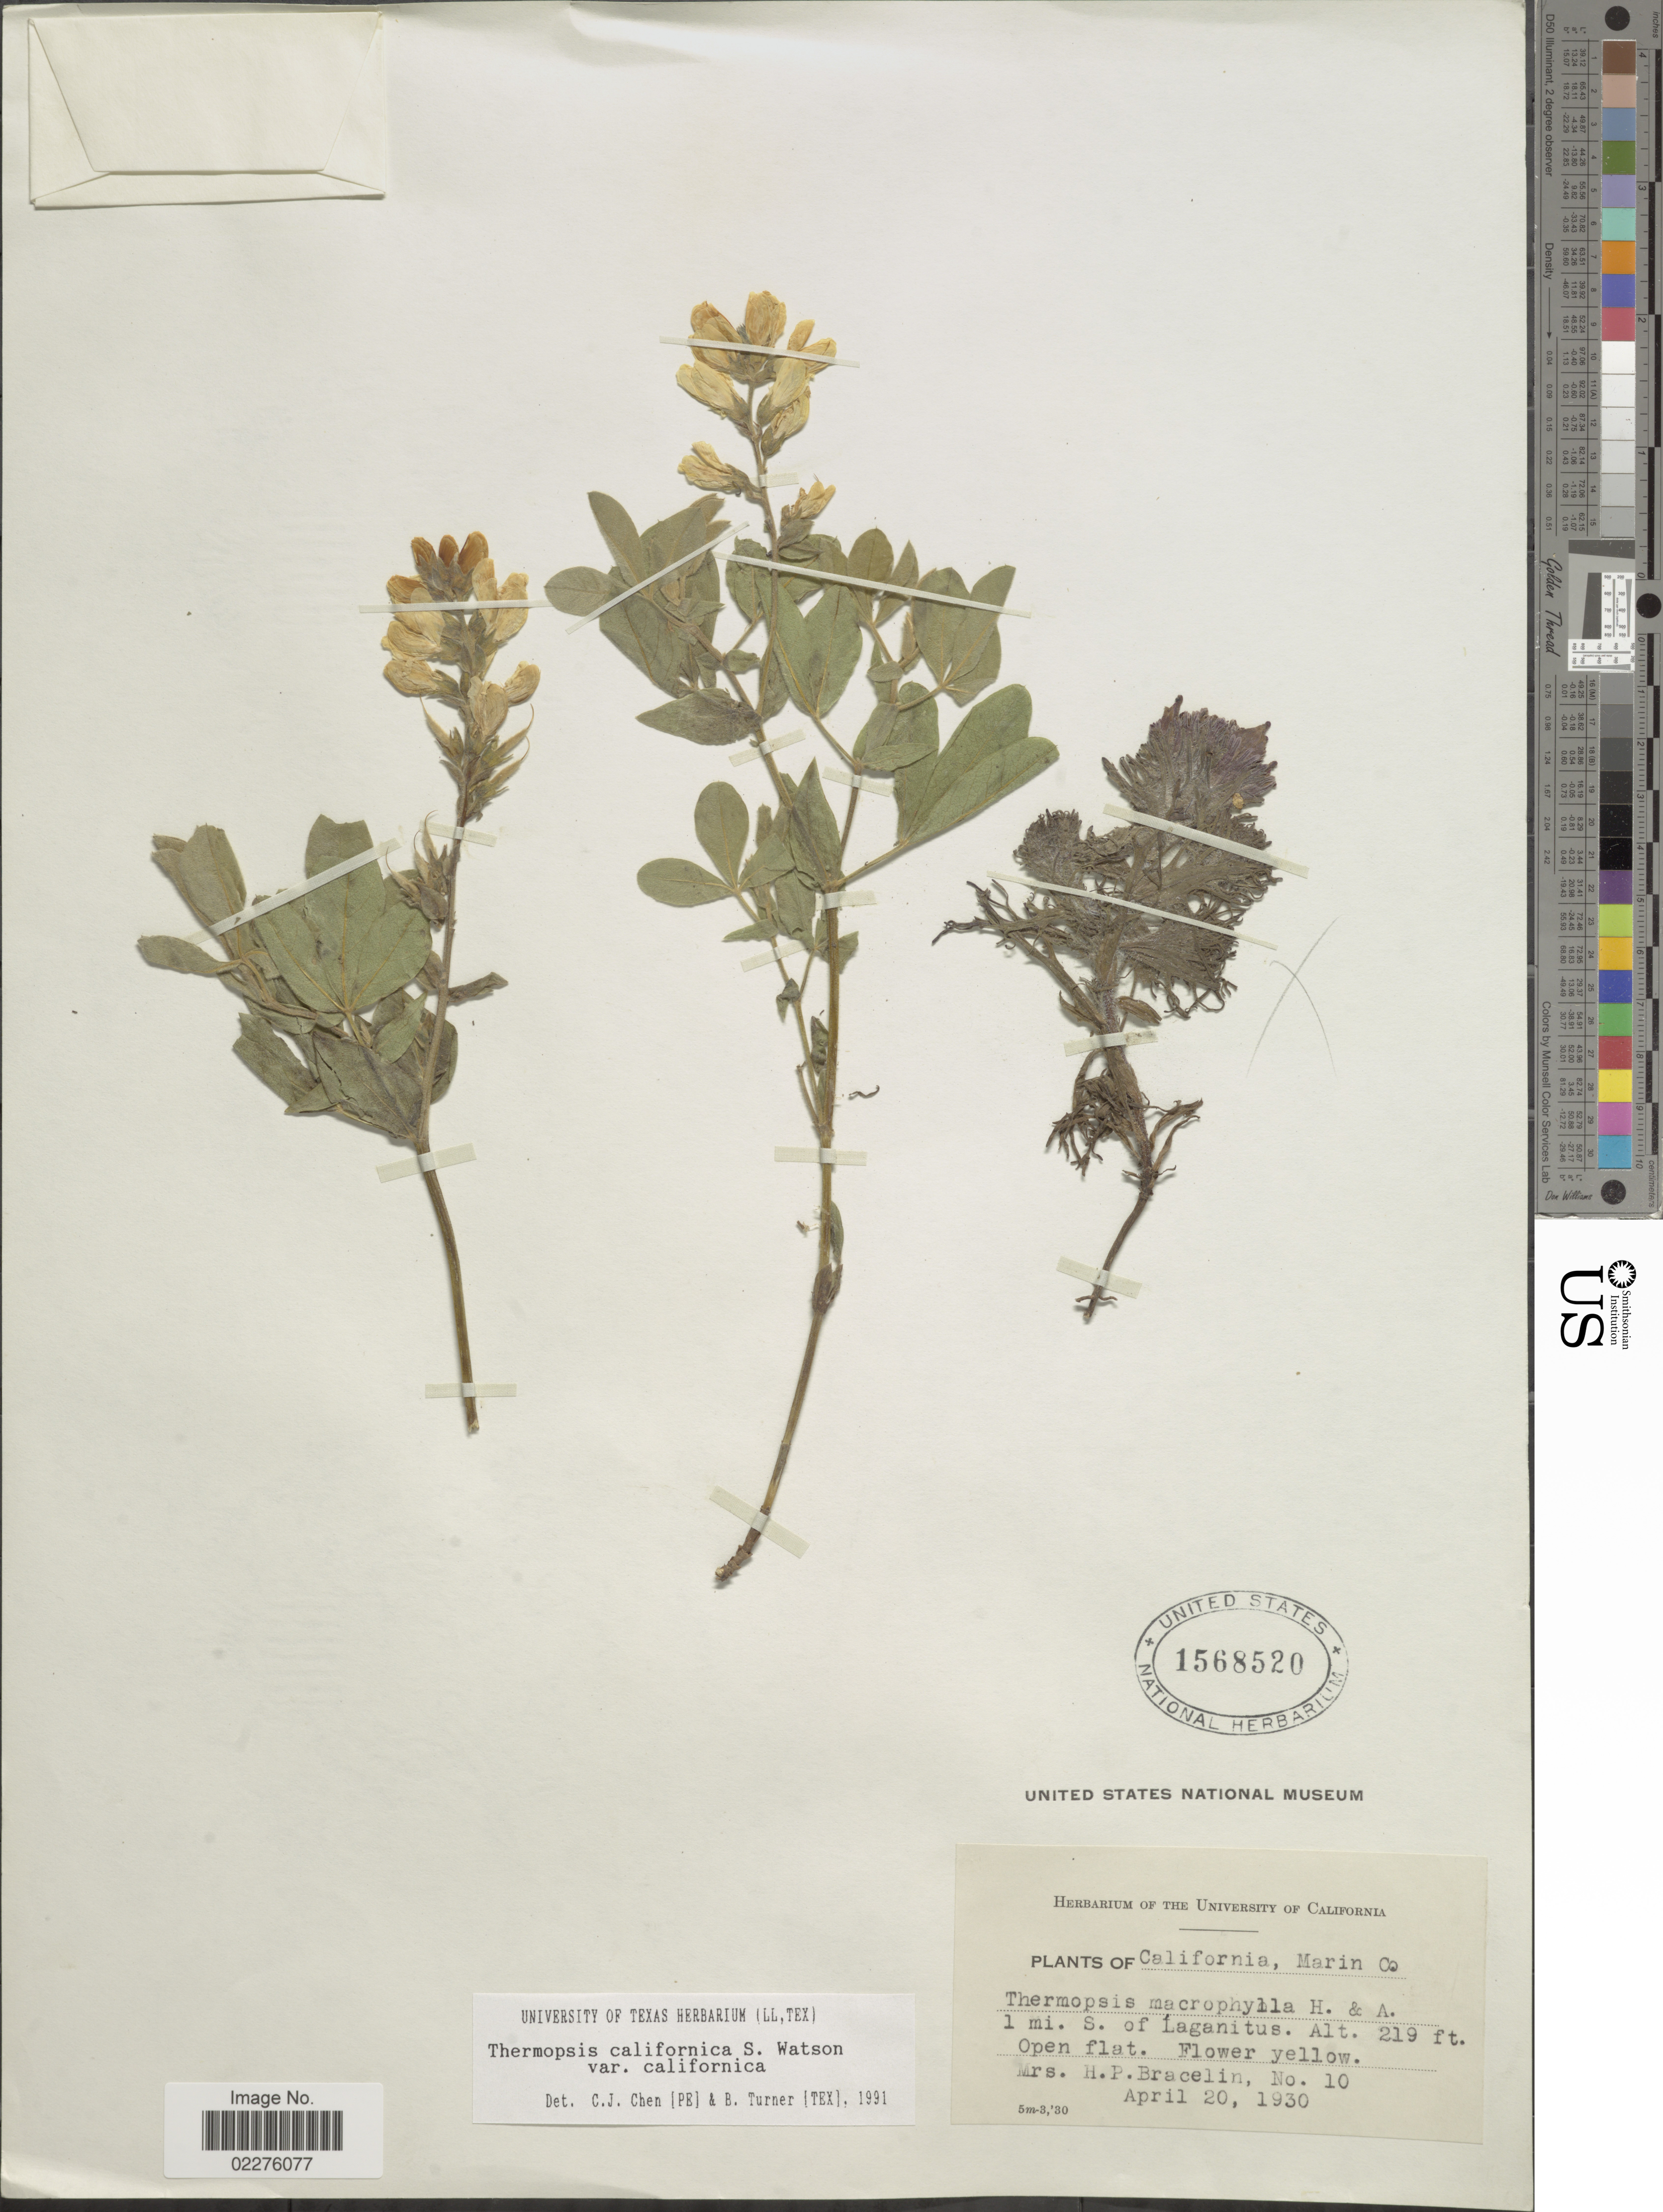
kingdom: Plantae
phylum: Tracheophyta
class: Magnoliopsida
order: Fabales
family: Fabaceae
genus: Thermopsis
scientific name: Thermopsis californica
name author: S. Watson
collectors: H. Bracelin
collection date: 1930-04-20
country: United States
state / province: California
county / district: Marin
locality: Marin Co, 1 mi S. of Laganitus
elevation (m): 67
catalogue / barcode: US 1568520